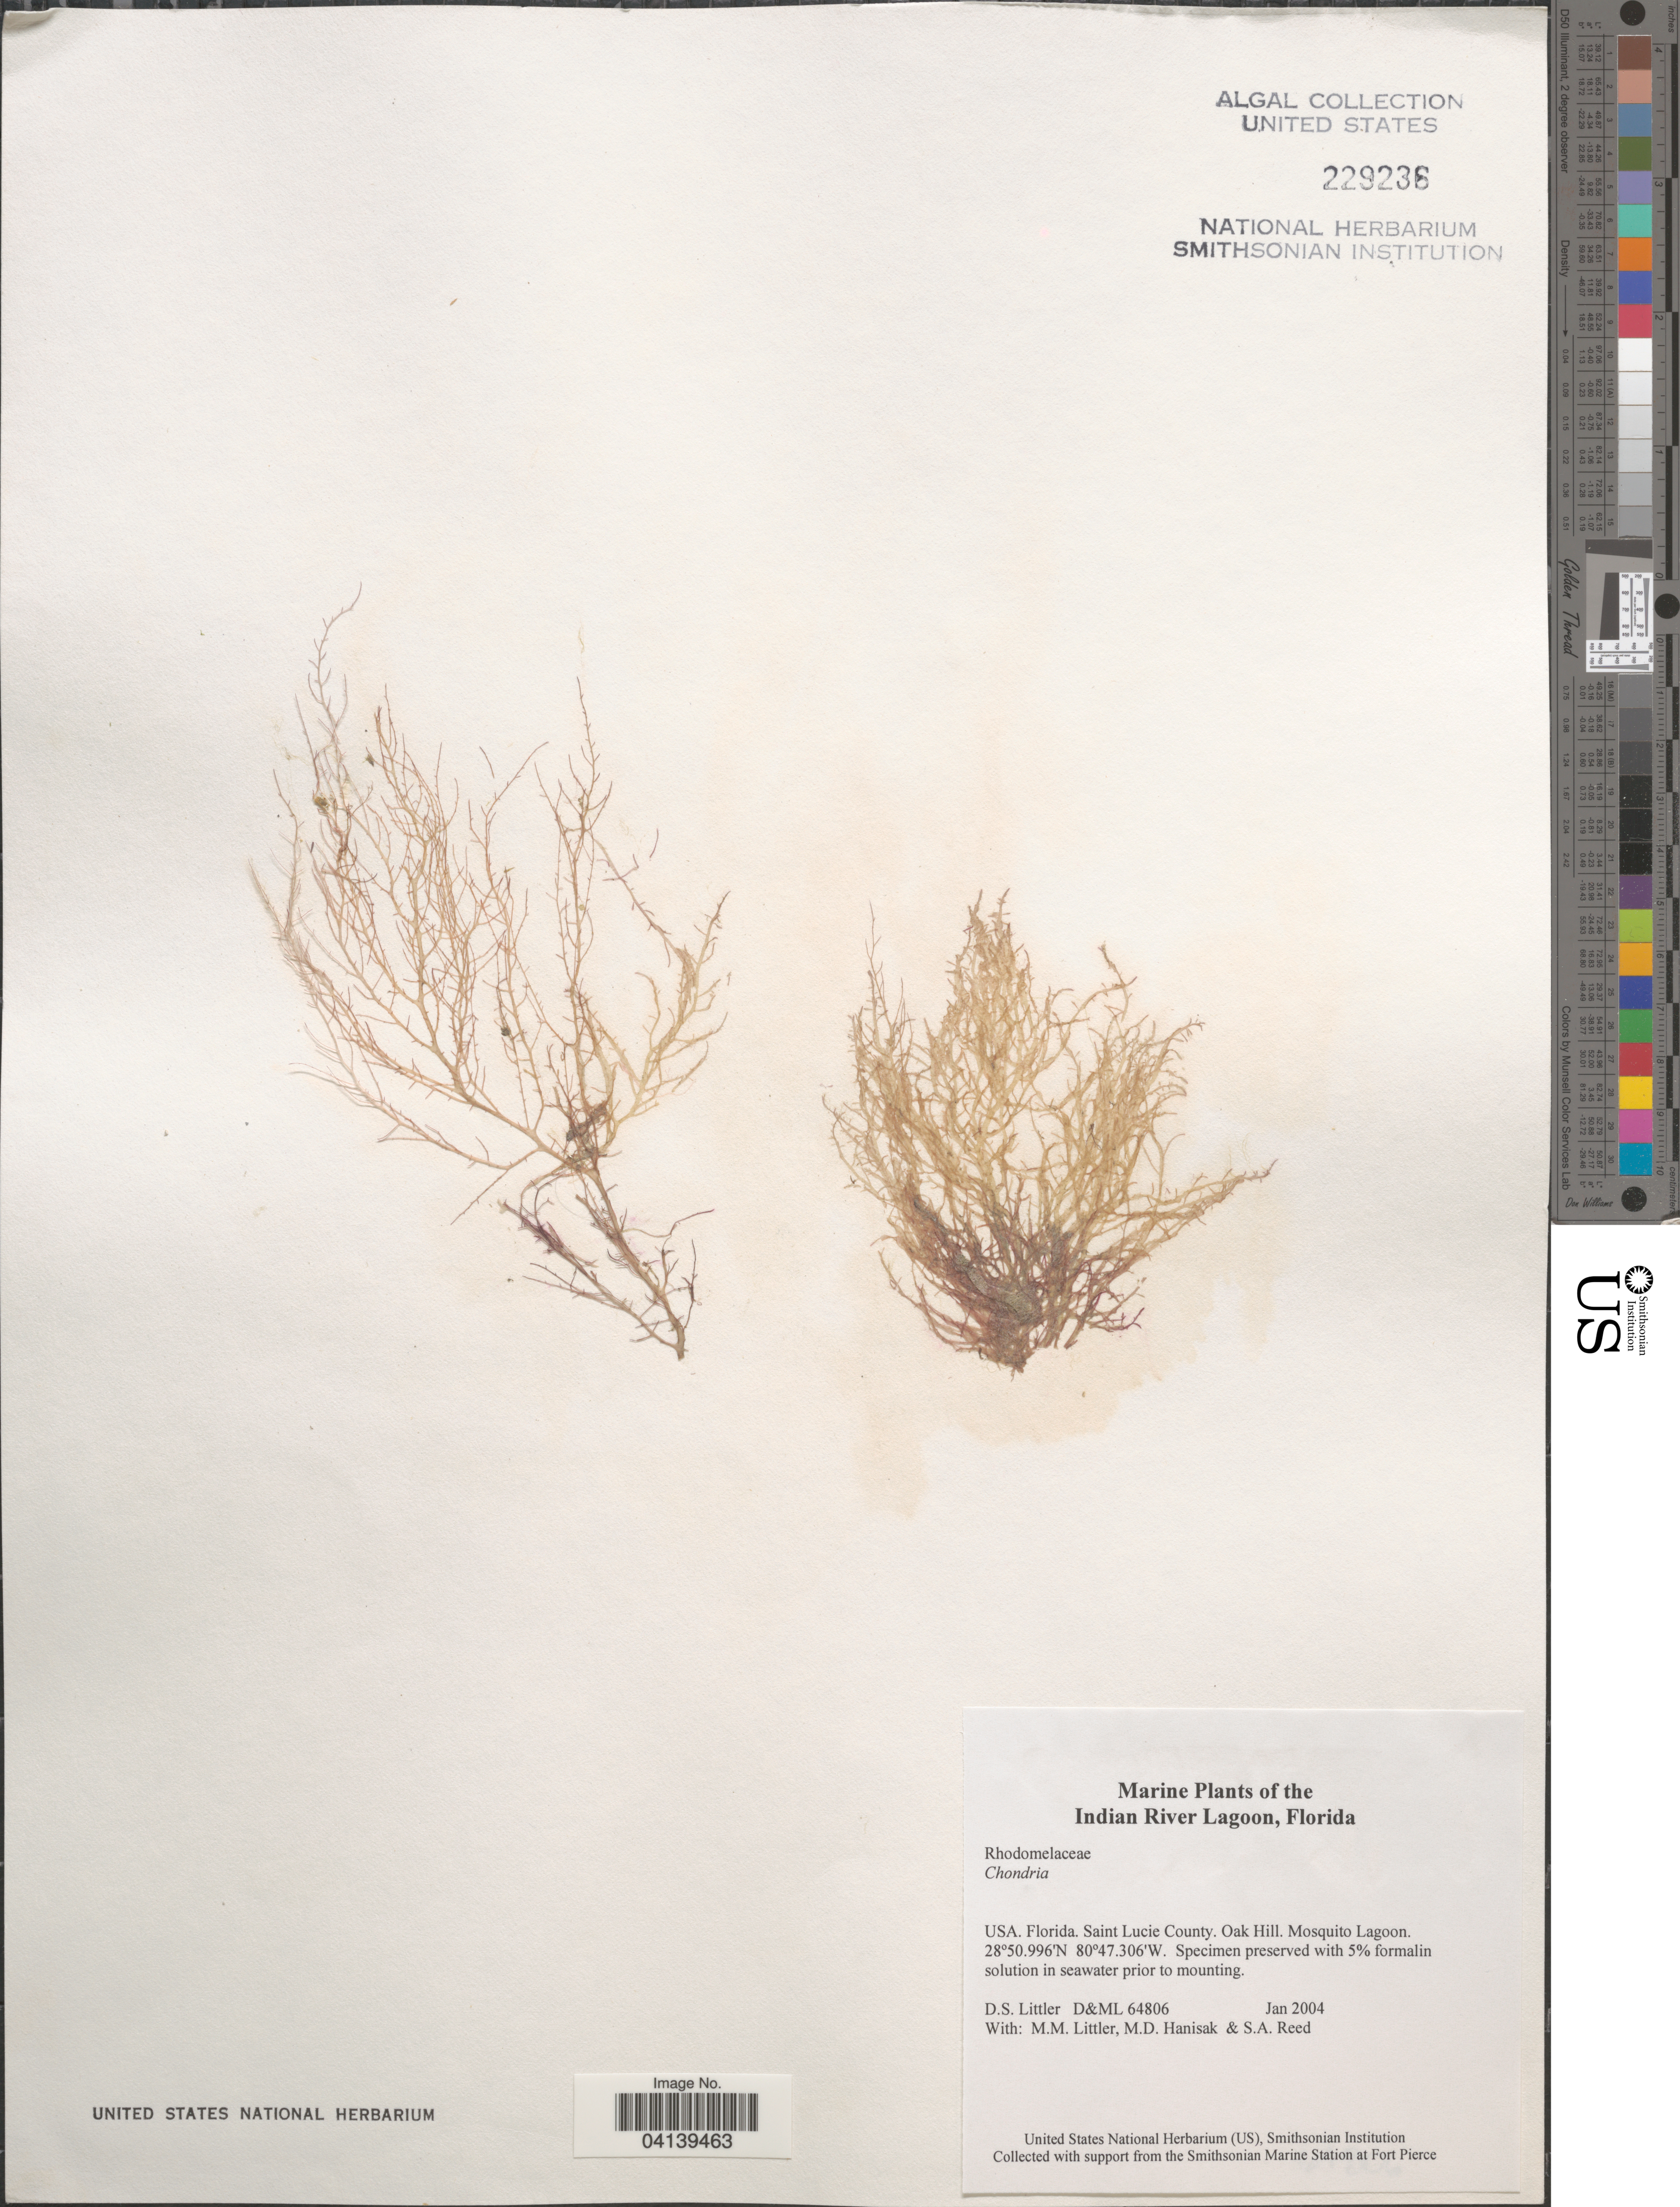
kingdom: Plantae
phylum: Rhodophyta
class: Florideophyceae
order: Ceramiales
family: Rhodomelaceae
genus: Chondria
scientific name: Chondria sp.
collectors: D. S. Littler, M. Hanisak & S. Reed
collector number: D&ML64806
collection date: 2004-01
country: United States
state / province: Florida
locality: Indian River Lagoon. Saint Lucie County. Oak Hill. Mosquito Lagoon.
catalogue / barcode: US 229236